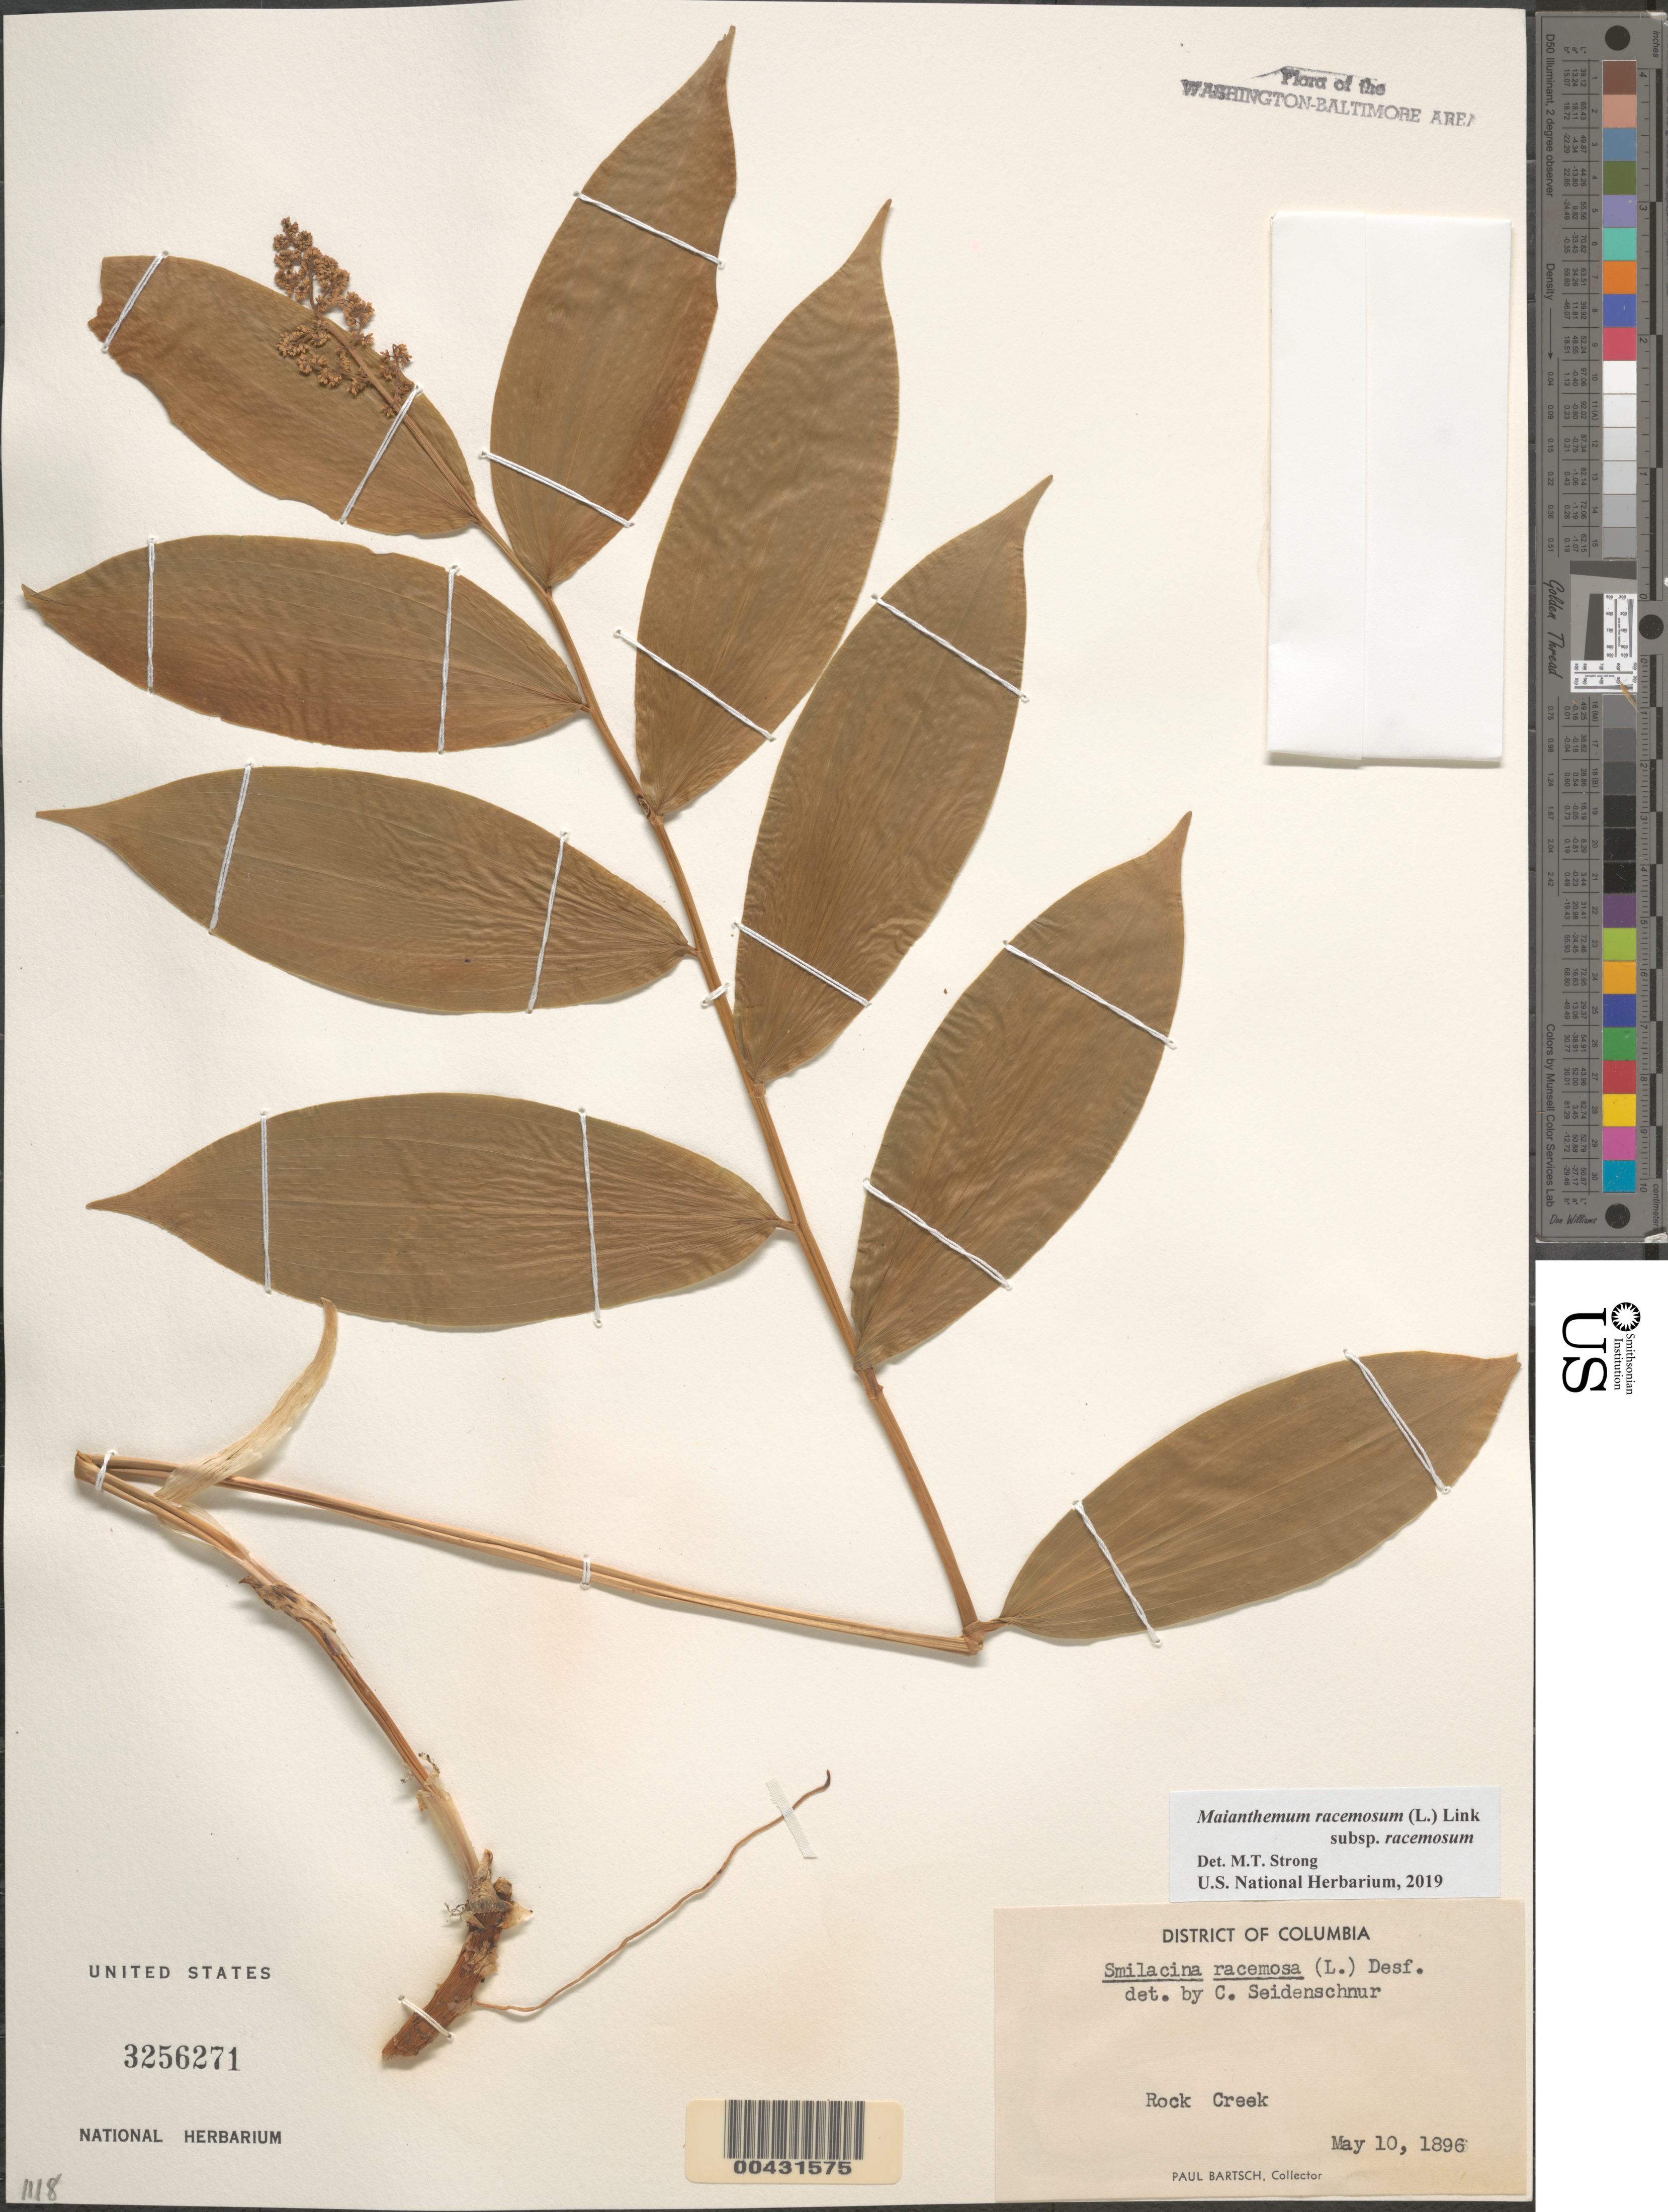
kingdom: Plantae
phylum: Tracheophyta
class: Liliopsida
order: Asparagales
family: Asparagaceae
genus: Maianthemum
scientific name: Maianthemum racemosum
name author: (L.) Link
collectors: P. Bartsch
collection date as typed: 10 May 1896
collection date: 1896-05-10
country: United States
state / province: District of Columbia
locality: Rock Creek Rock Creek Park and vicinity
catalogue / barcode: US 3256271